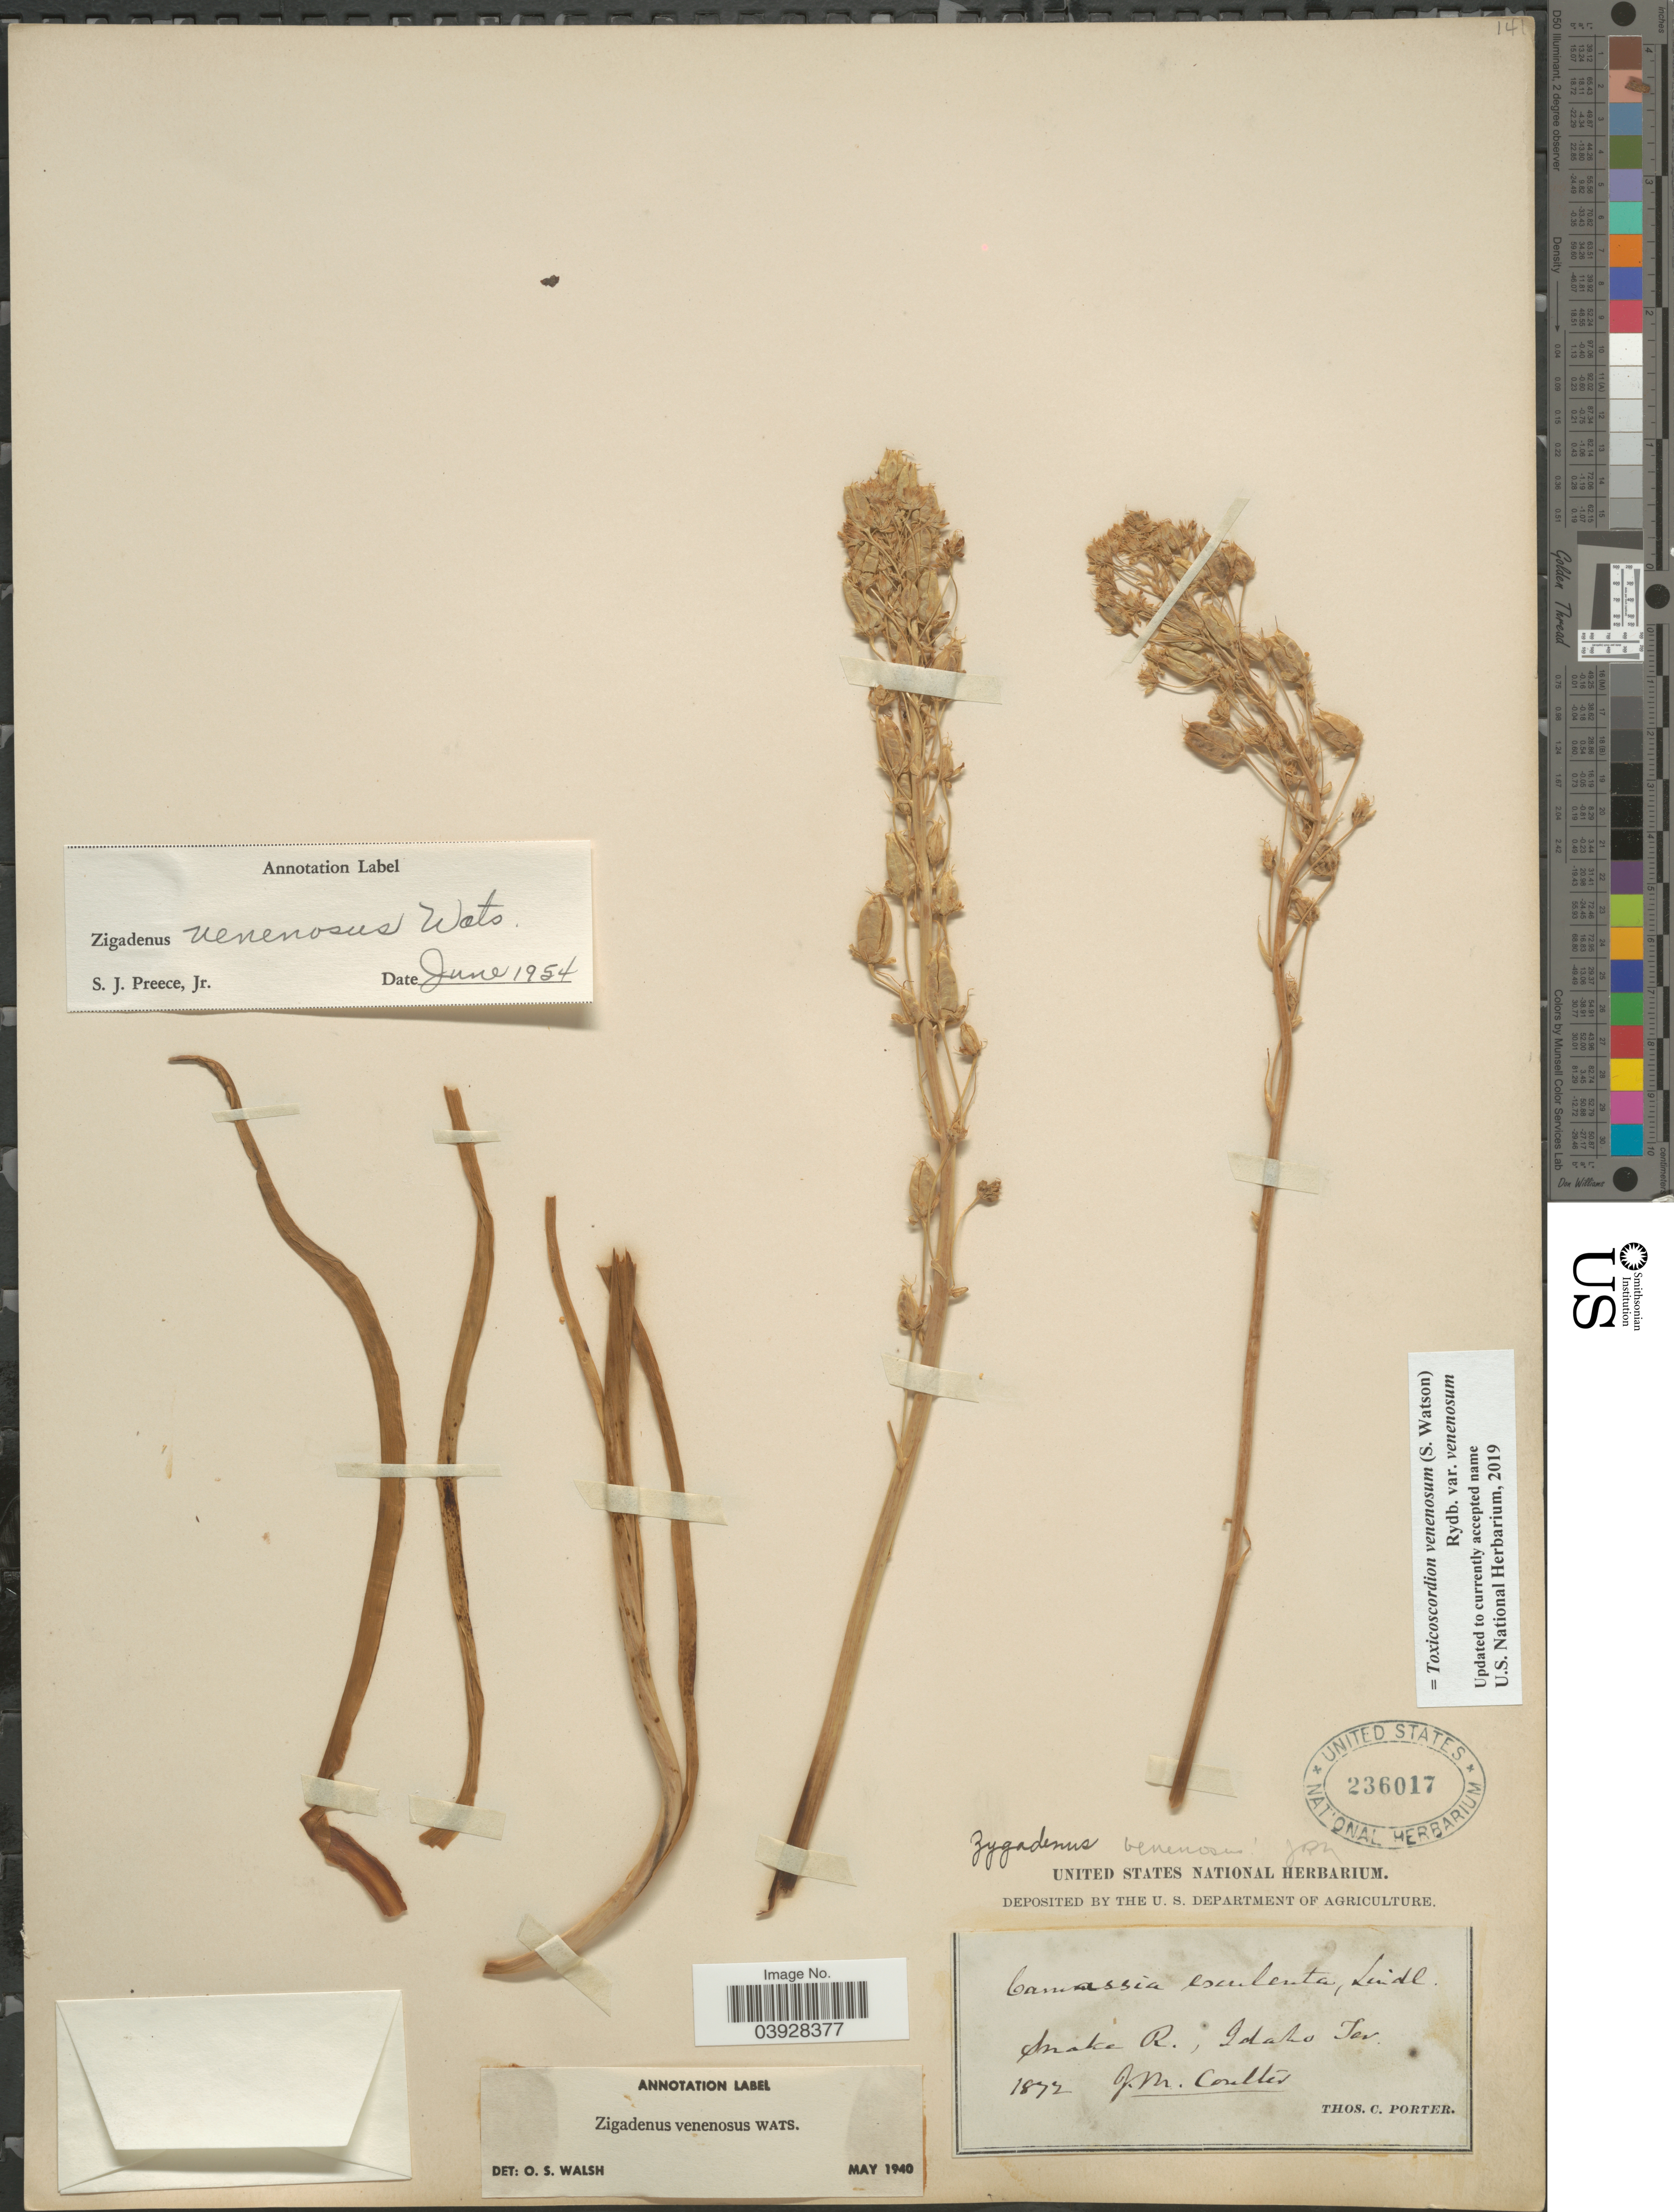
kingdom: Plantae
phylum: Tracheophyta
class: Liliopsida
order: Liliales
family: Melanthiaceae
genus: Toxicoscordion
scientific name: Toxicoscordion venenosum var. gramineum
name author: (Rydb.) Brasher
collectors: J. M. Coulter & T. Porter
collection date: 1872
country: United States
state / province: Idaho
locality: Snake R.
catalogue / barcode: US 236017